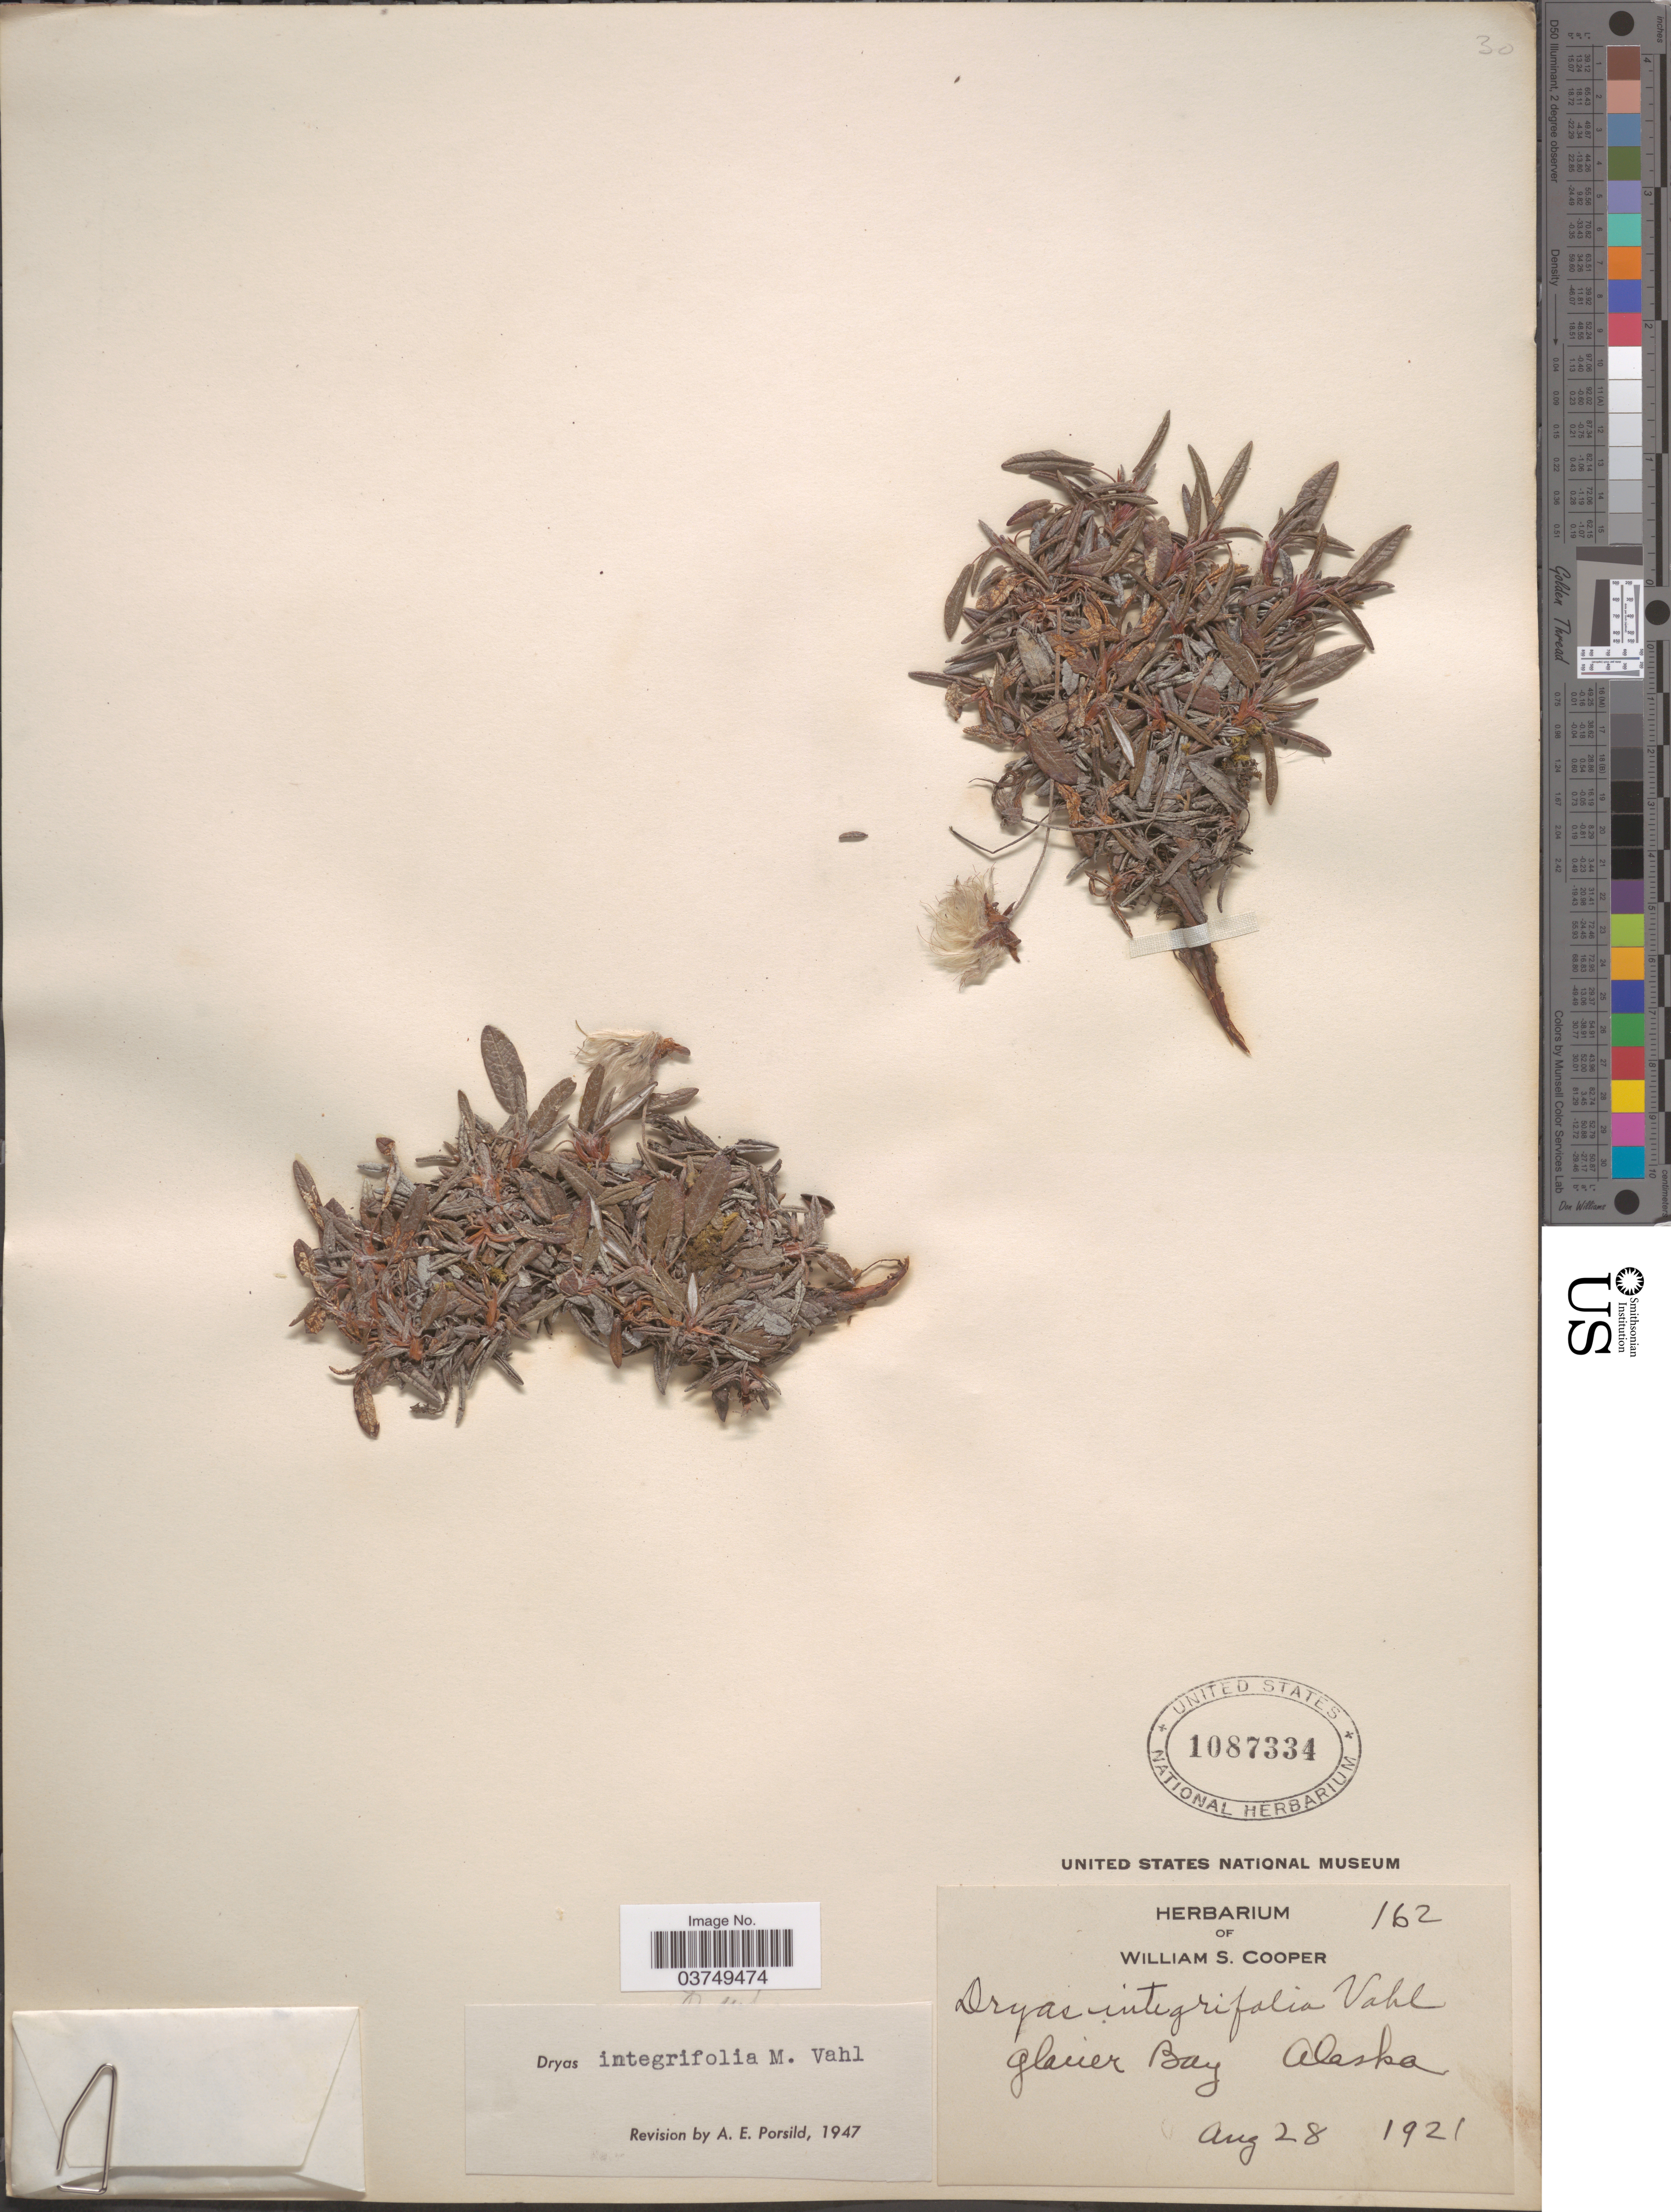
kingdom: Plantae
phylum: Tracheophyta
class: Magnoliopsida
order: Rosales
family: Rosaceae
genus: Dryas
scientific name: Dryas integrifolia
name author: Vahl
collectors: W. Cooper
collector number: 162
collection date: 1921-08-28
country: United States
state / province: Alaska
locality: Glacier Bay.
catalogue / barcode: US 1087334